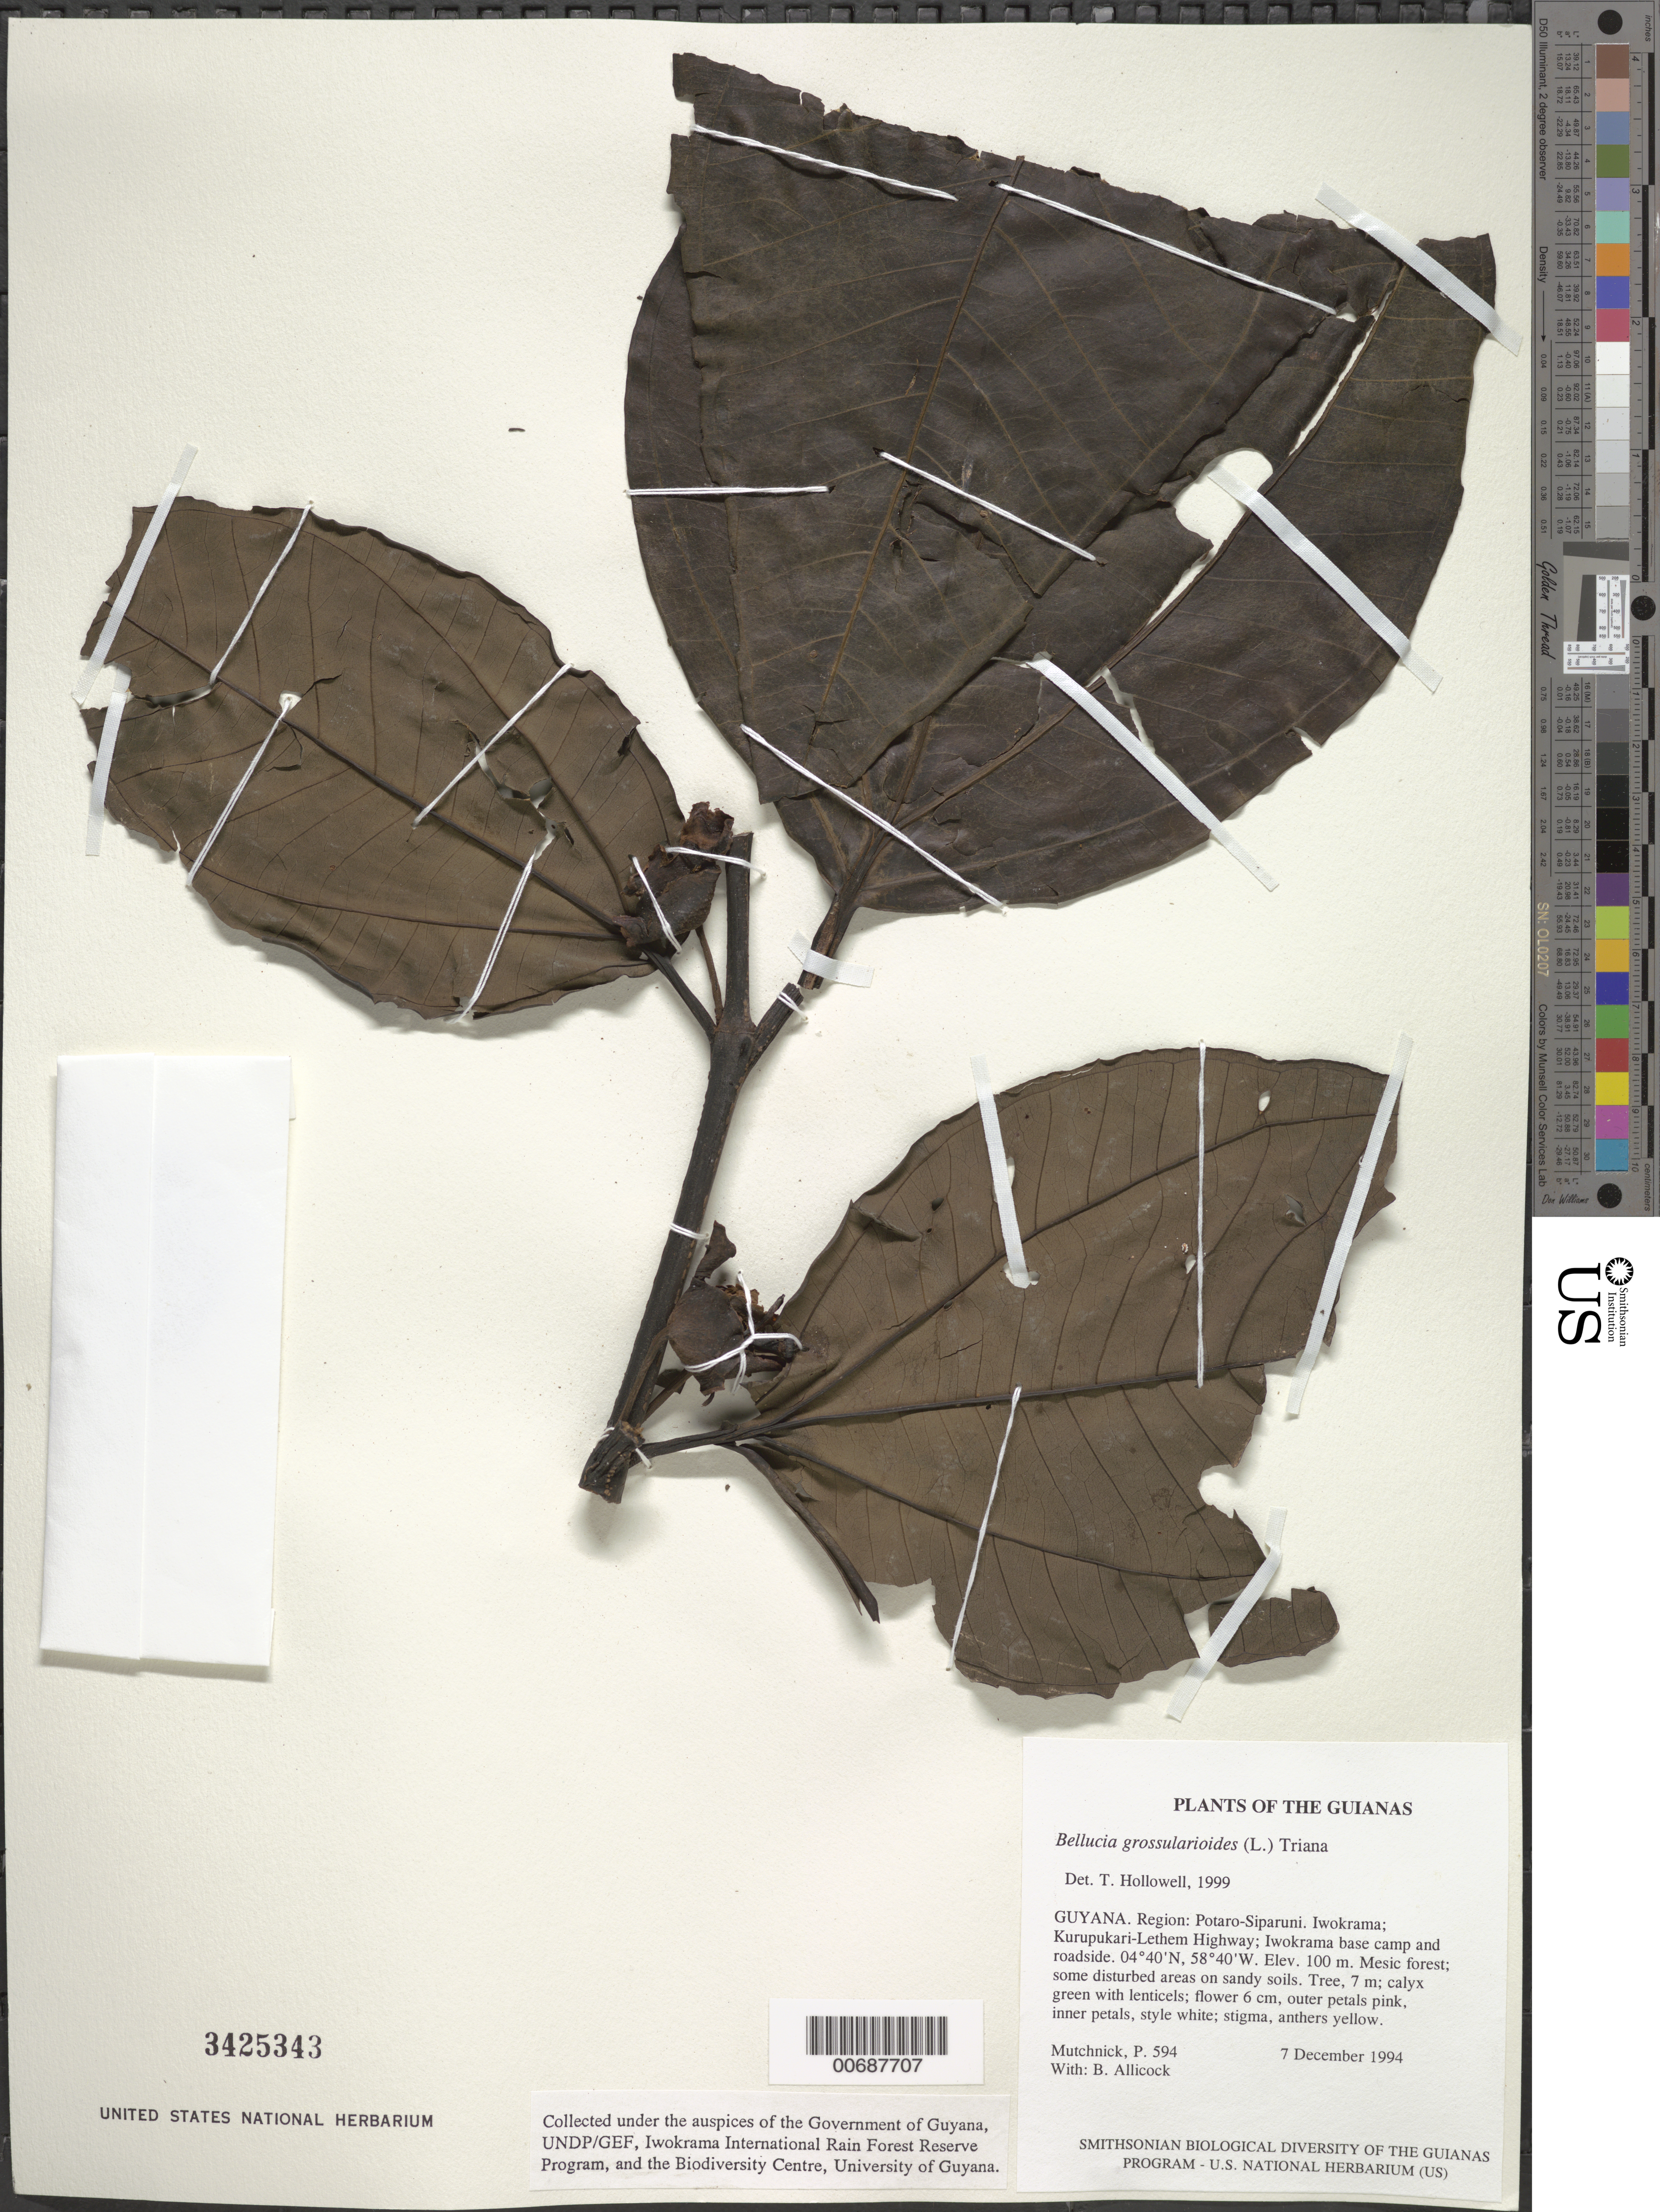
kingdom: Plantae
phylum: Tracheophyta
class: Magnoliopsida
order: Myrtales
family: Melastomataceae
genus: Bellucia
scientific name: Bellucia grossularioides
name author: (L.) Triana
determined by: Hollowell, T. H., (BOT), Smithsonian Institution - National Museum of Natural History (UNITED STATES)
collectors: P. Mutchnick & B. Allicock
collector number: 594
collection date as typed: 7 December 1994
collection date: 1994-12-07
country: Guyana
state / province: Potaro-Siparuni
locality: Iwokrama; Kurupukari-Lethem Highway; Iwokrama base camp and roadside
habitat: Mesic forest; some disturbed areas on sandy soils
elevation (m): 100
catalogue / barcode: US 3425343